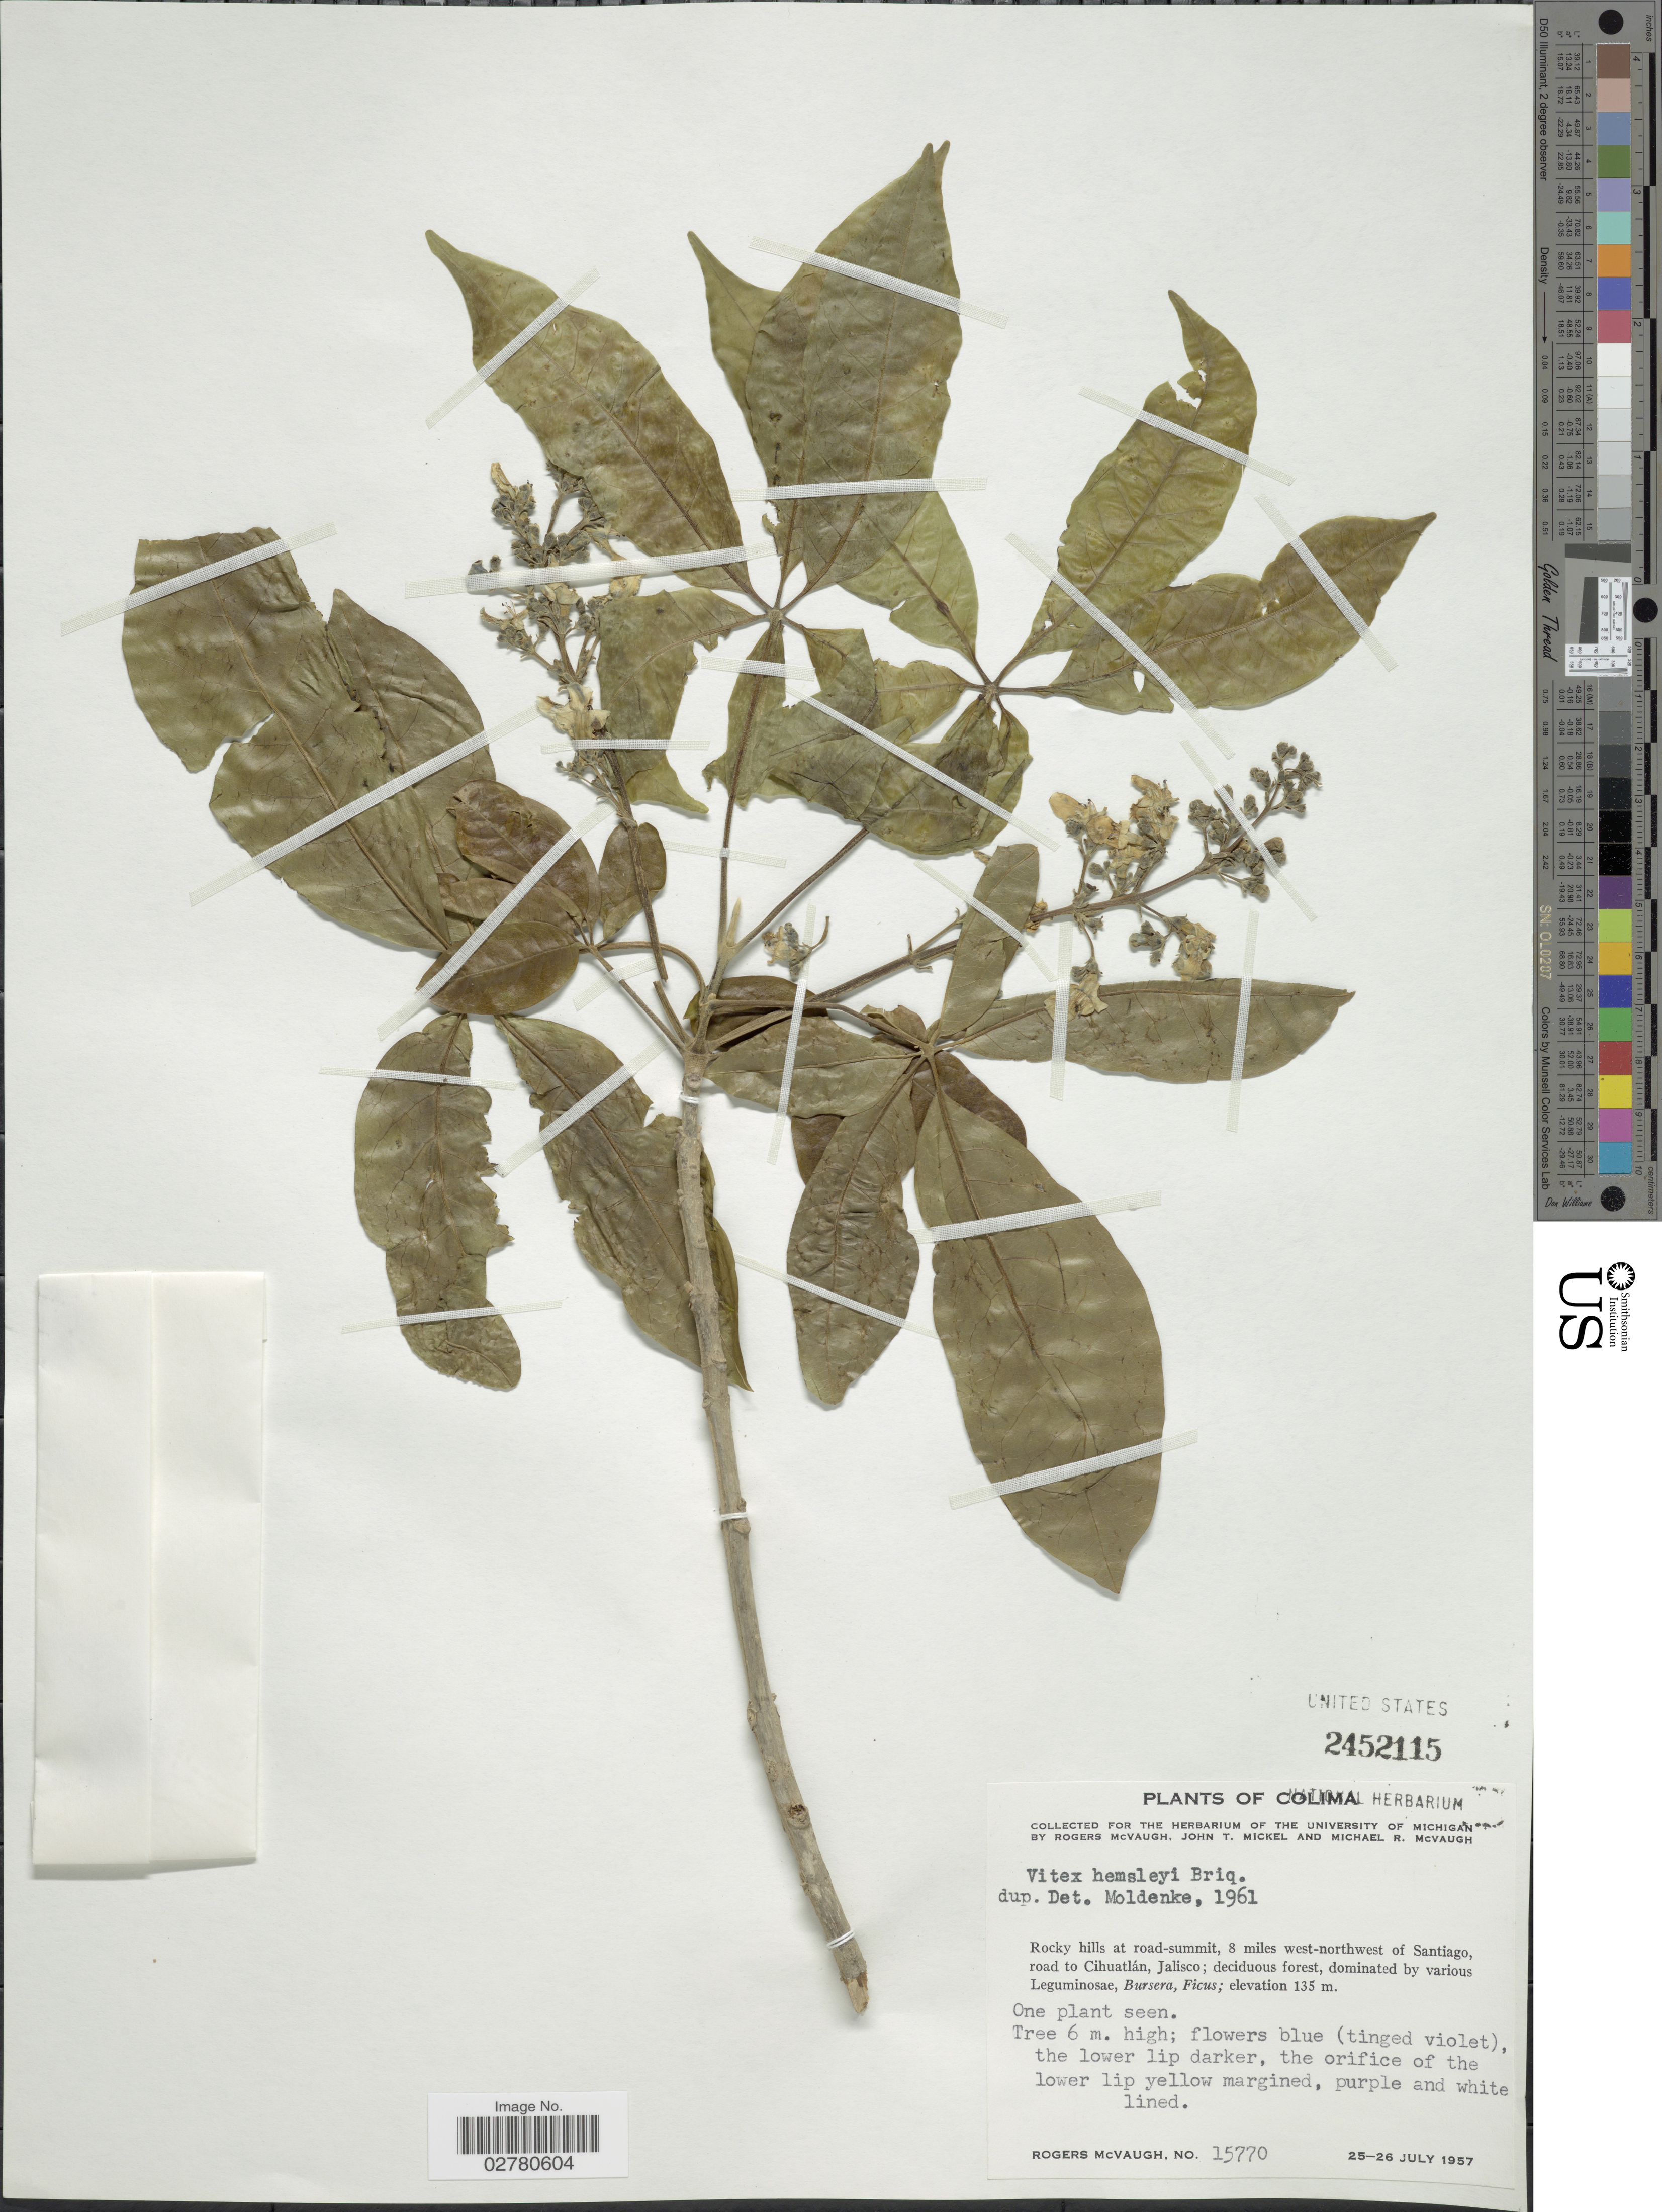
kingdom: Plantae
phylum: Tracheophyta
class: Magnoliopsida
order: Lamiales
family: Lamiaceae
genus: Vitex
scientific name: Vitex hemsleyi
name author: Briq.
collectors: R. McVaugh, J. T. Mickel & M. R. McVaugh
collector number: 15770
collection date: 1957-07-25/1957-07-26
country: Mexico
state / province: Jalisco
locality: Rocky hills at road-summit, 8 miles west-northwest of Santiago, road to Chihuatlán.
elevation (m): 135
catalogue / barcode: US 2452115